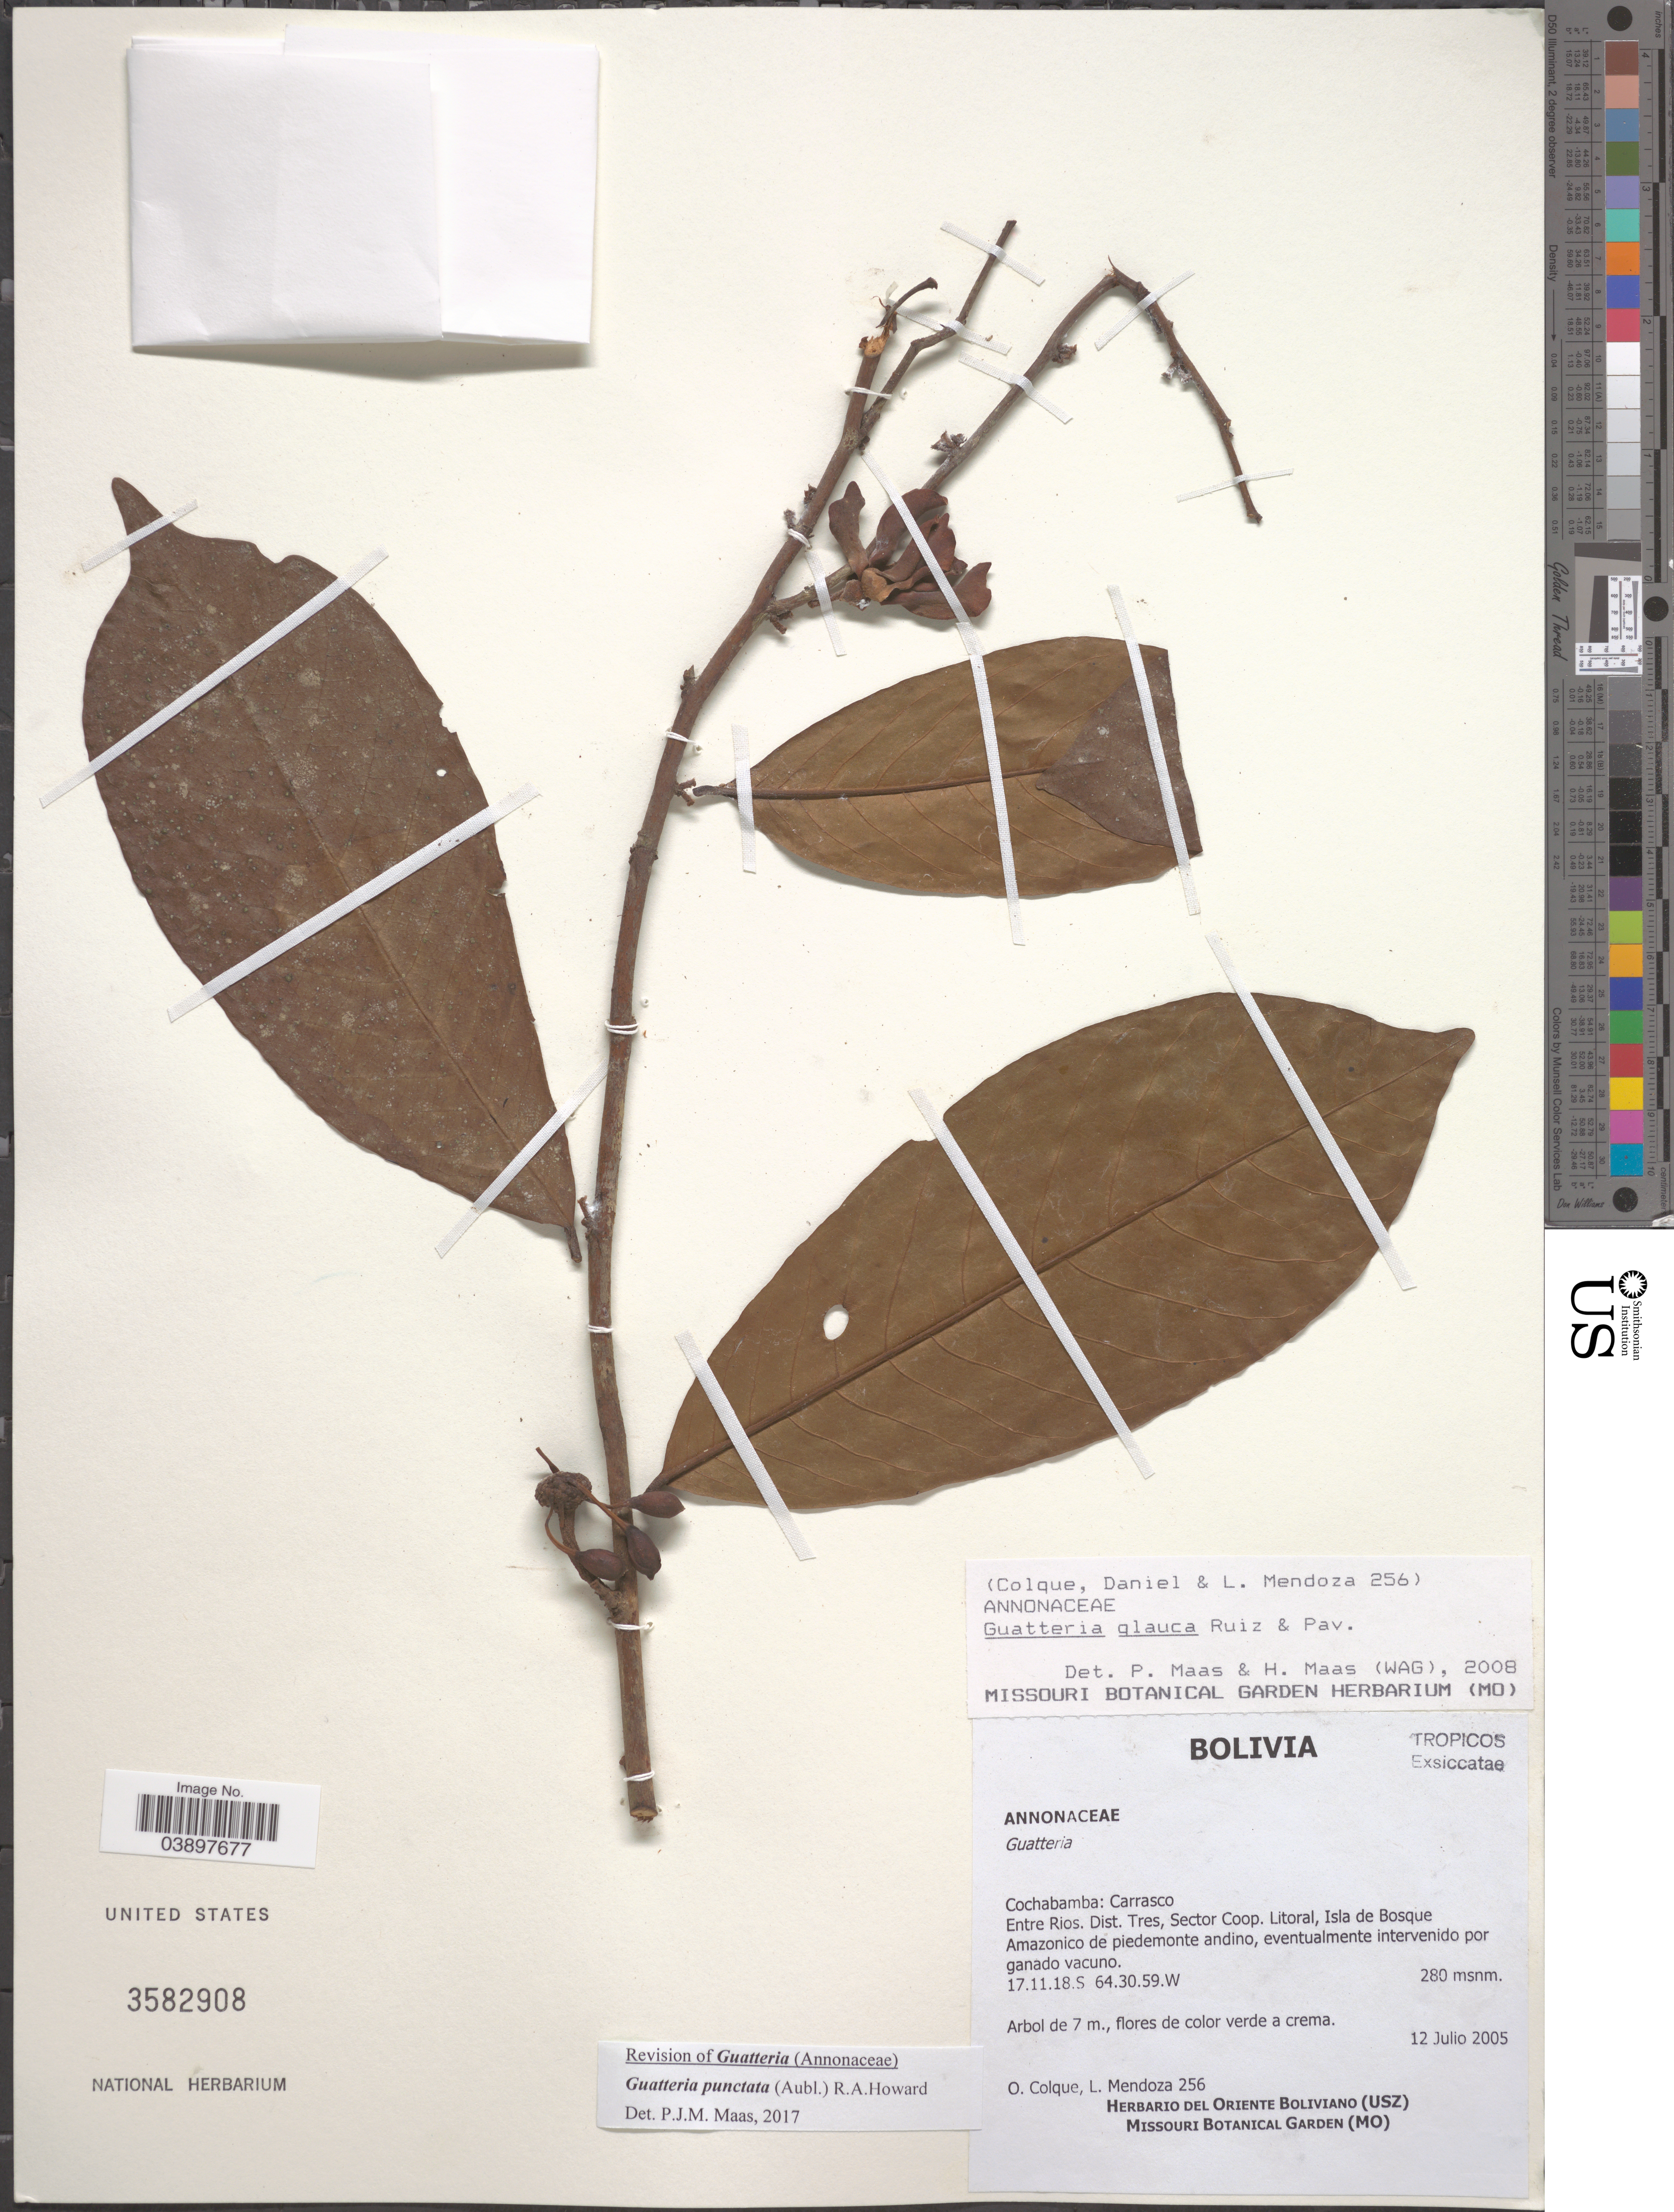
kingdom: Plantae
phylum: Tracheophyta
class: Magnoliopsida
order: Magnoliales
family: Annonaceae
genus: Guatteria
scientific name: Guatteria punctata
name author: (Aubl.) R.A. Howard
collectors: O. Colque & L. Mendoza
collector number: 256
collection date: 2005-07-12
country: Bolivia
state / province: Cochabamba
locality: Carrasco. Entre rios. Dist. Tres, Sector Coop. Litoral, Isla de Bosque Amazonico de piedemonte andino.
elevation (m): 280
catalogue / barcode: US 3582908